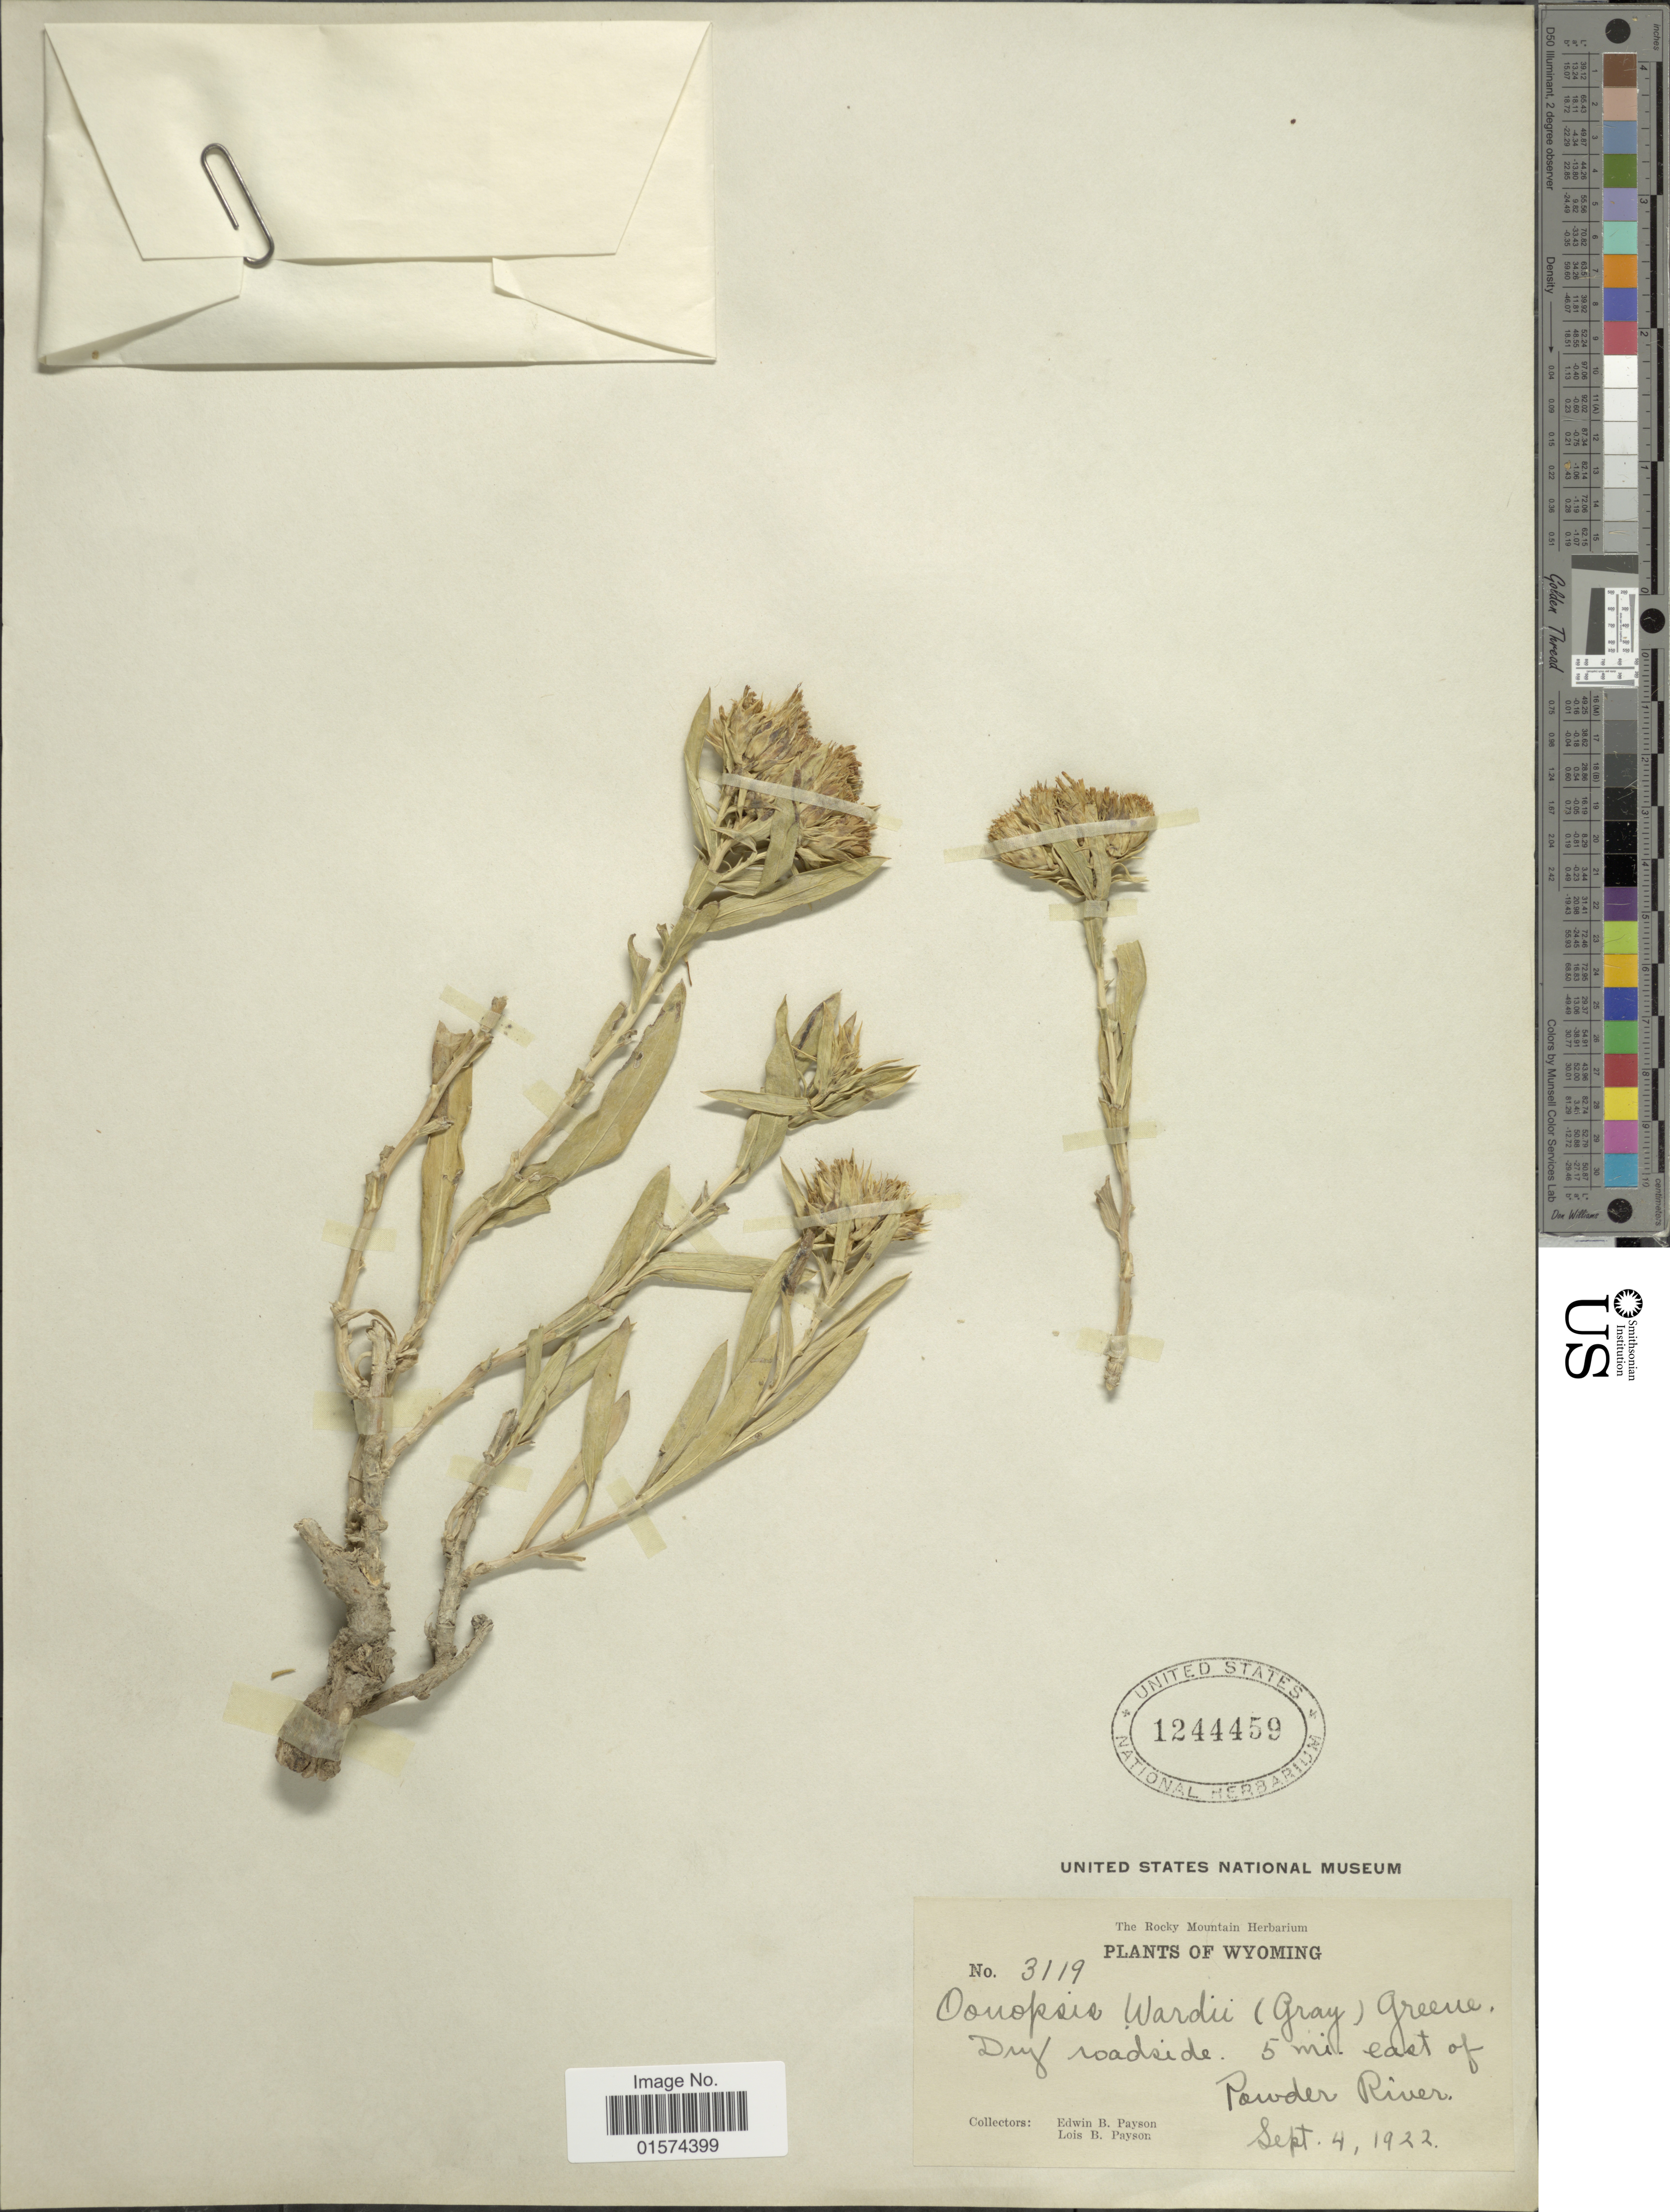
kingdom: Plantae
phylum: Tracheophyta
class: Magnoliopsida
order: Asterales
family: Asteraceae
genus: Oonopsis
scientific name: Oonopsis wardii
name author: (A. Gray) Greene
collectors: E. B. Payson & L. Payson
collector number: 3119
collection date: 1922-09-04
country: United States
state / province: Wyoming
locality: Dry roadside, 5 mi. east of Powder River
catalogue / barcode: US 1244459